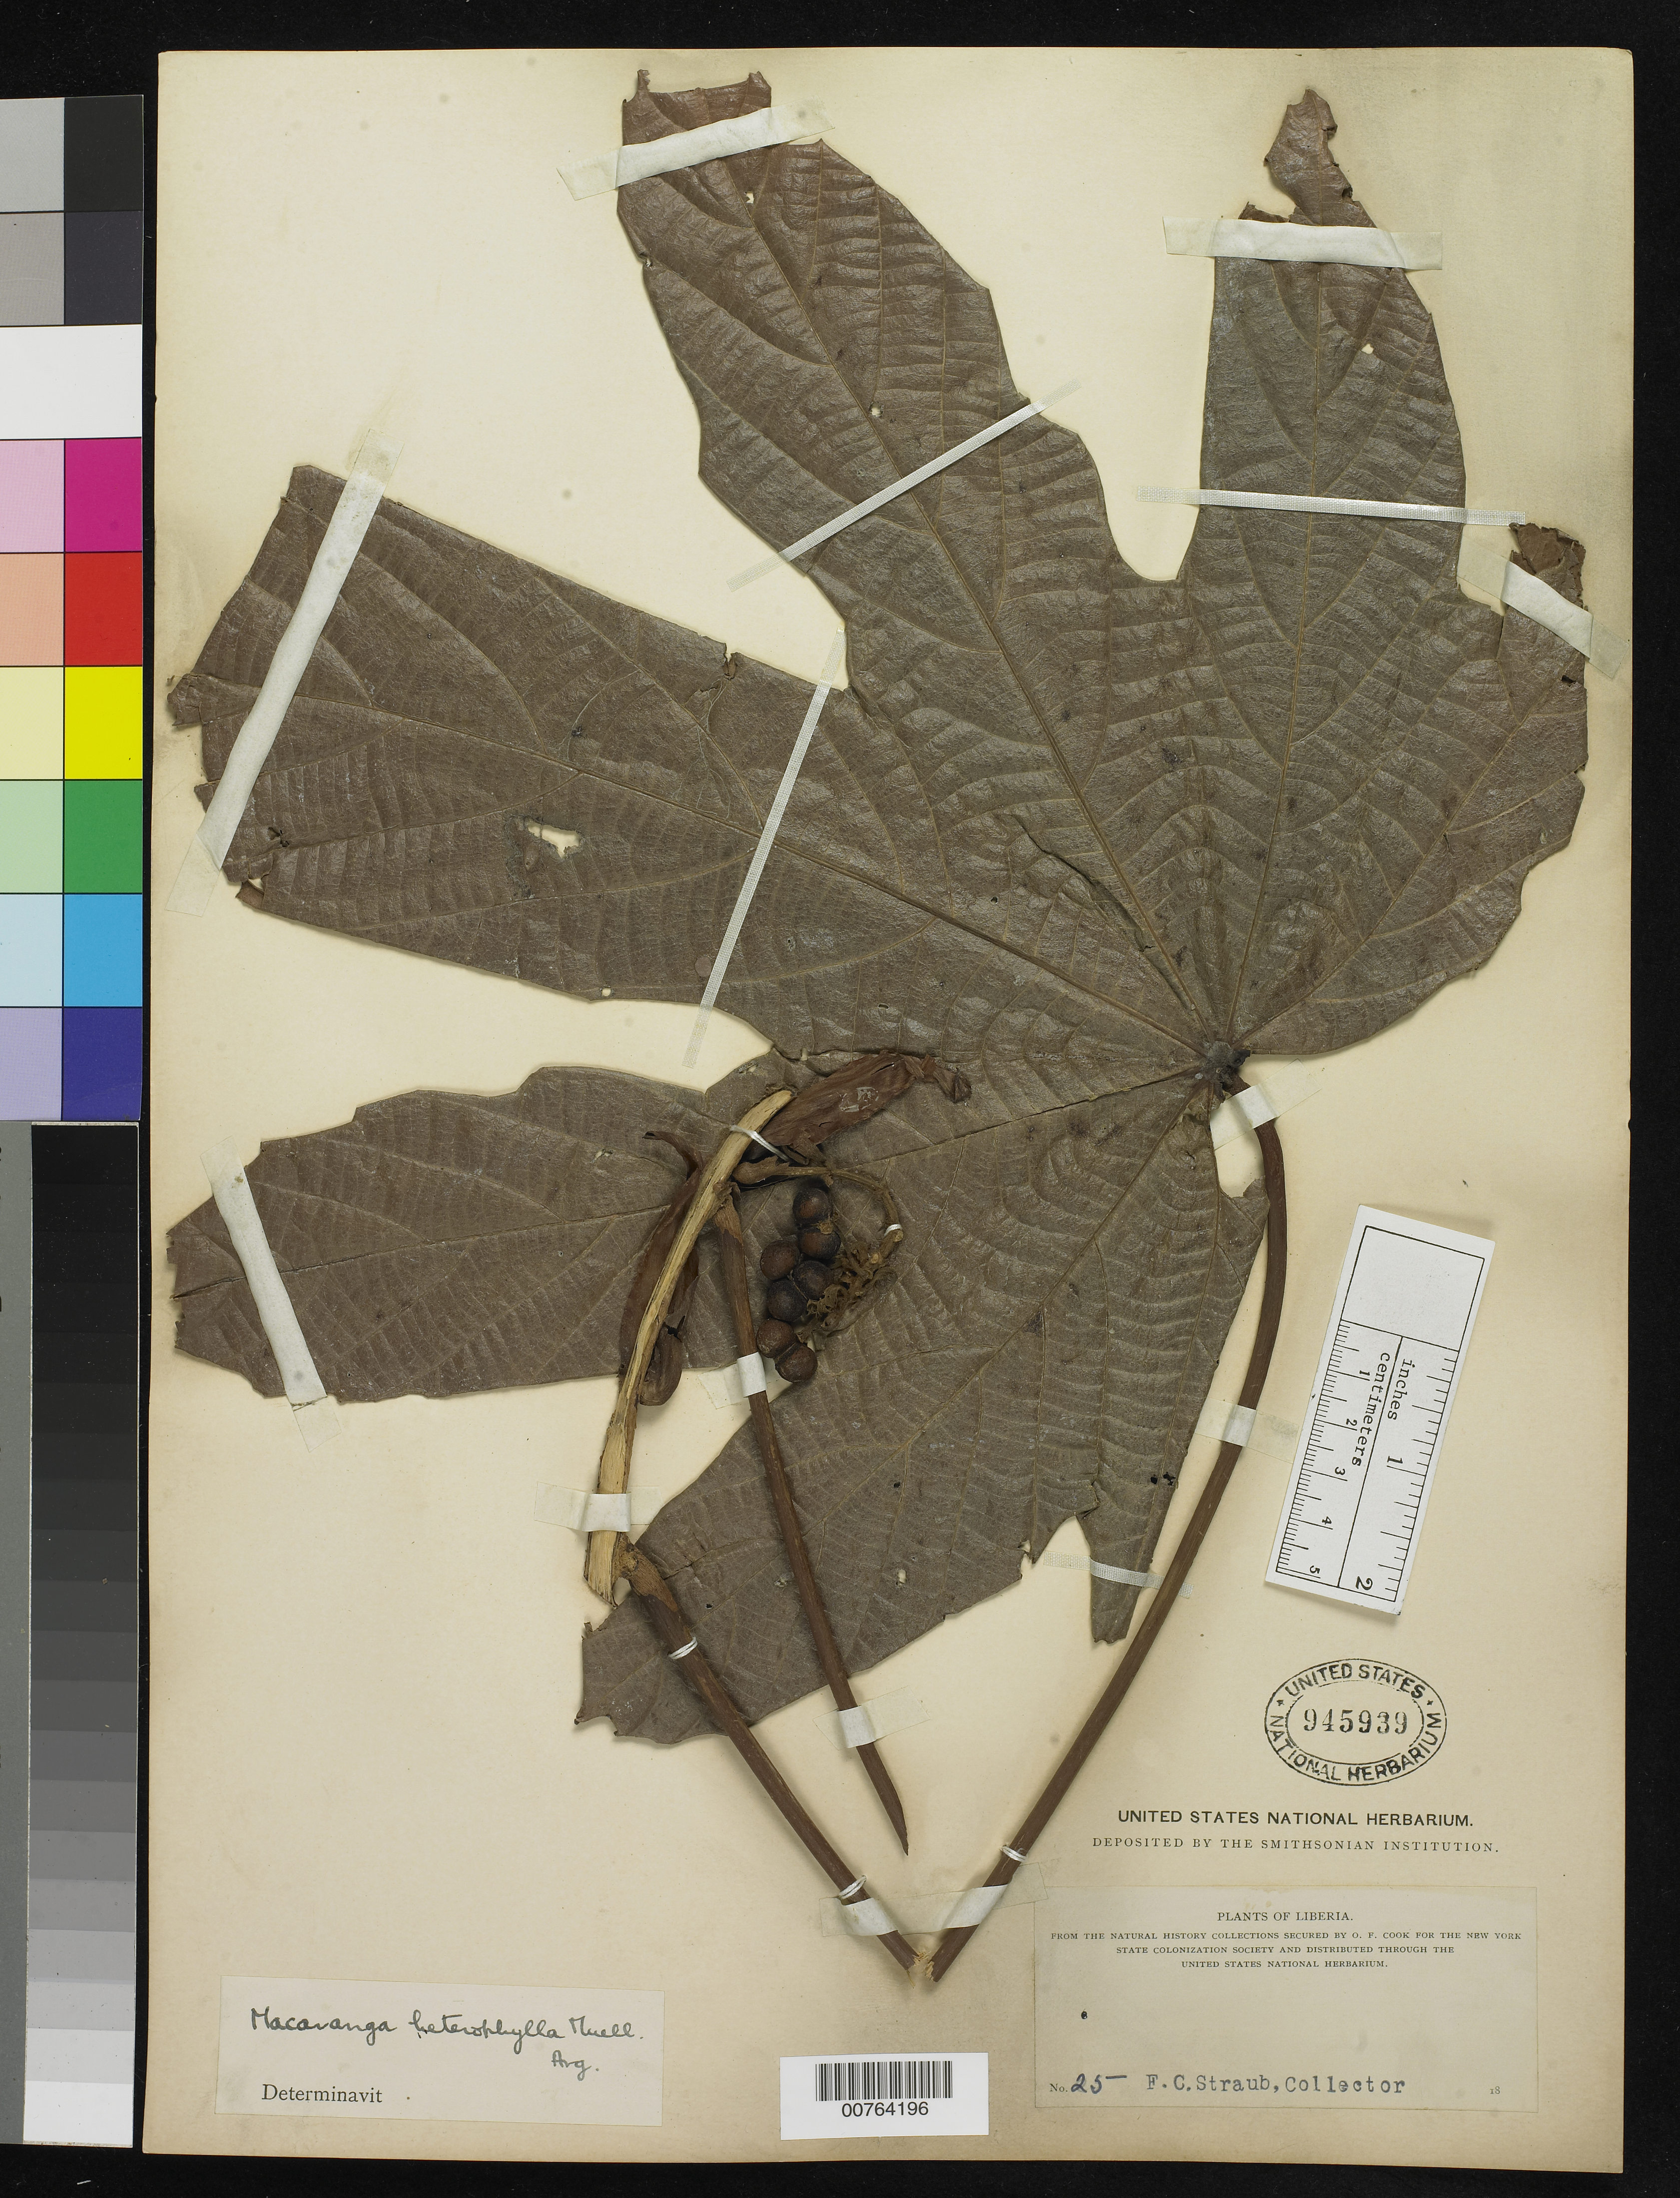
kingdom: Plantae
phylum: Tracheophyta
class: Magnoliopsida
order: Malpighiales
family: Euphorbiaceae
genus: Macaranga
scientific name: Macaranga heterophylla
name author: (Müll. Arg.) Müll. Arg.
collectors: F. Straub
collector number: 25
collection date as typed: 18--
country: Liberia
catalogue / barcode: US 945939